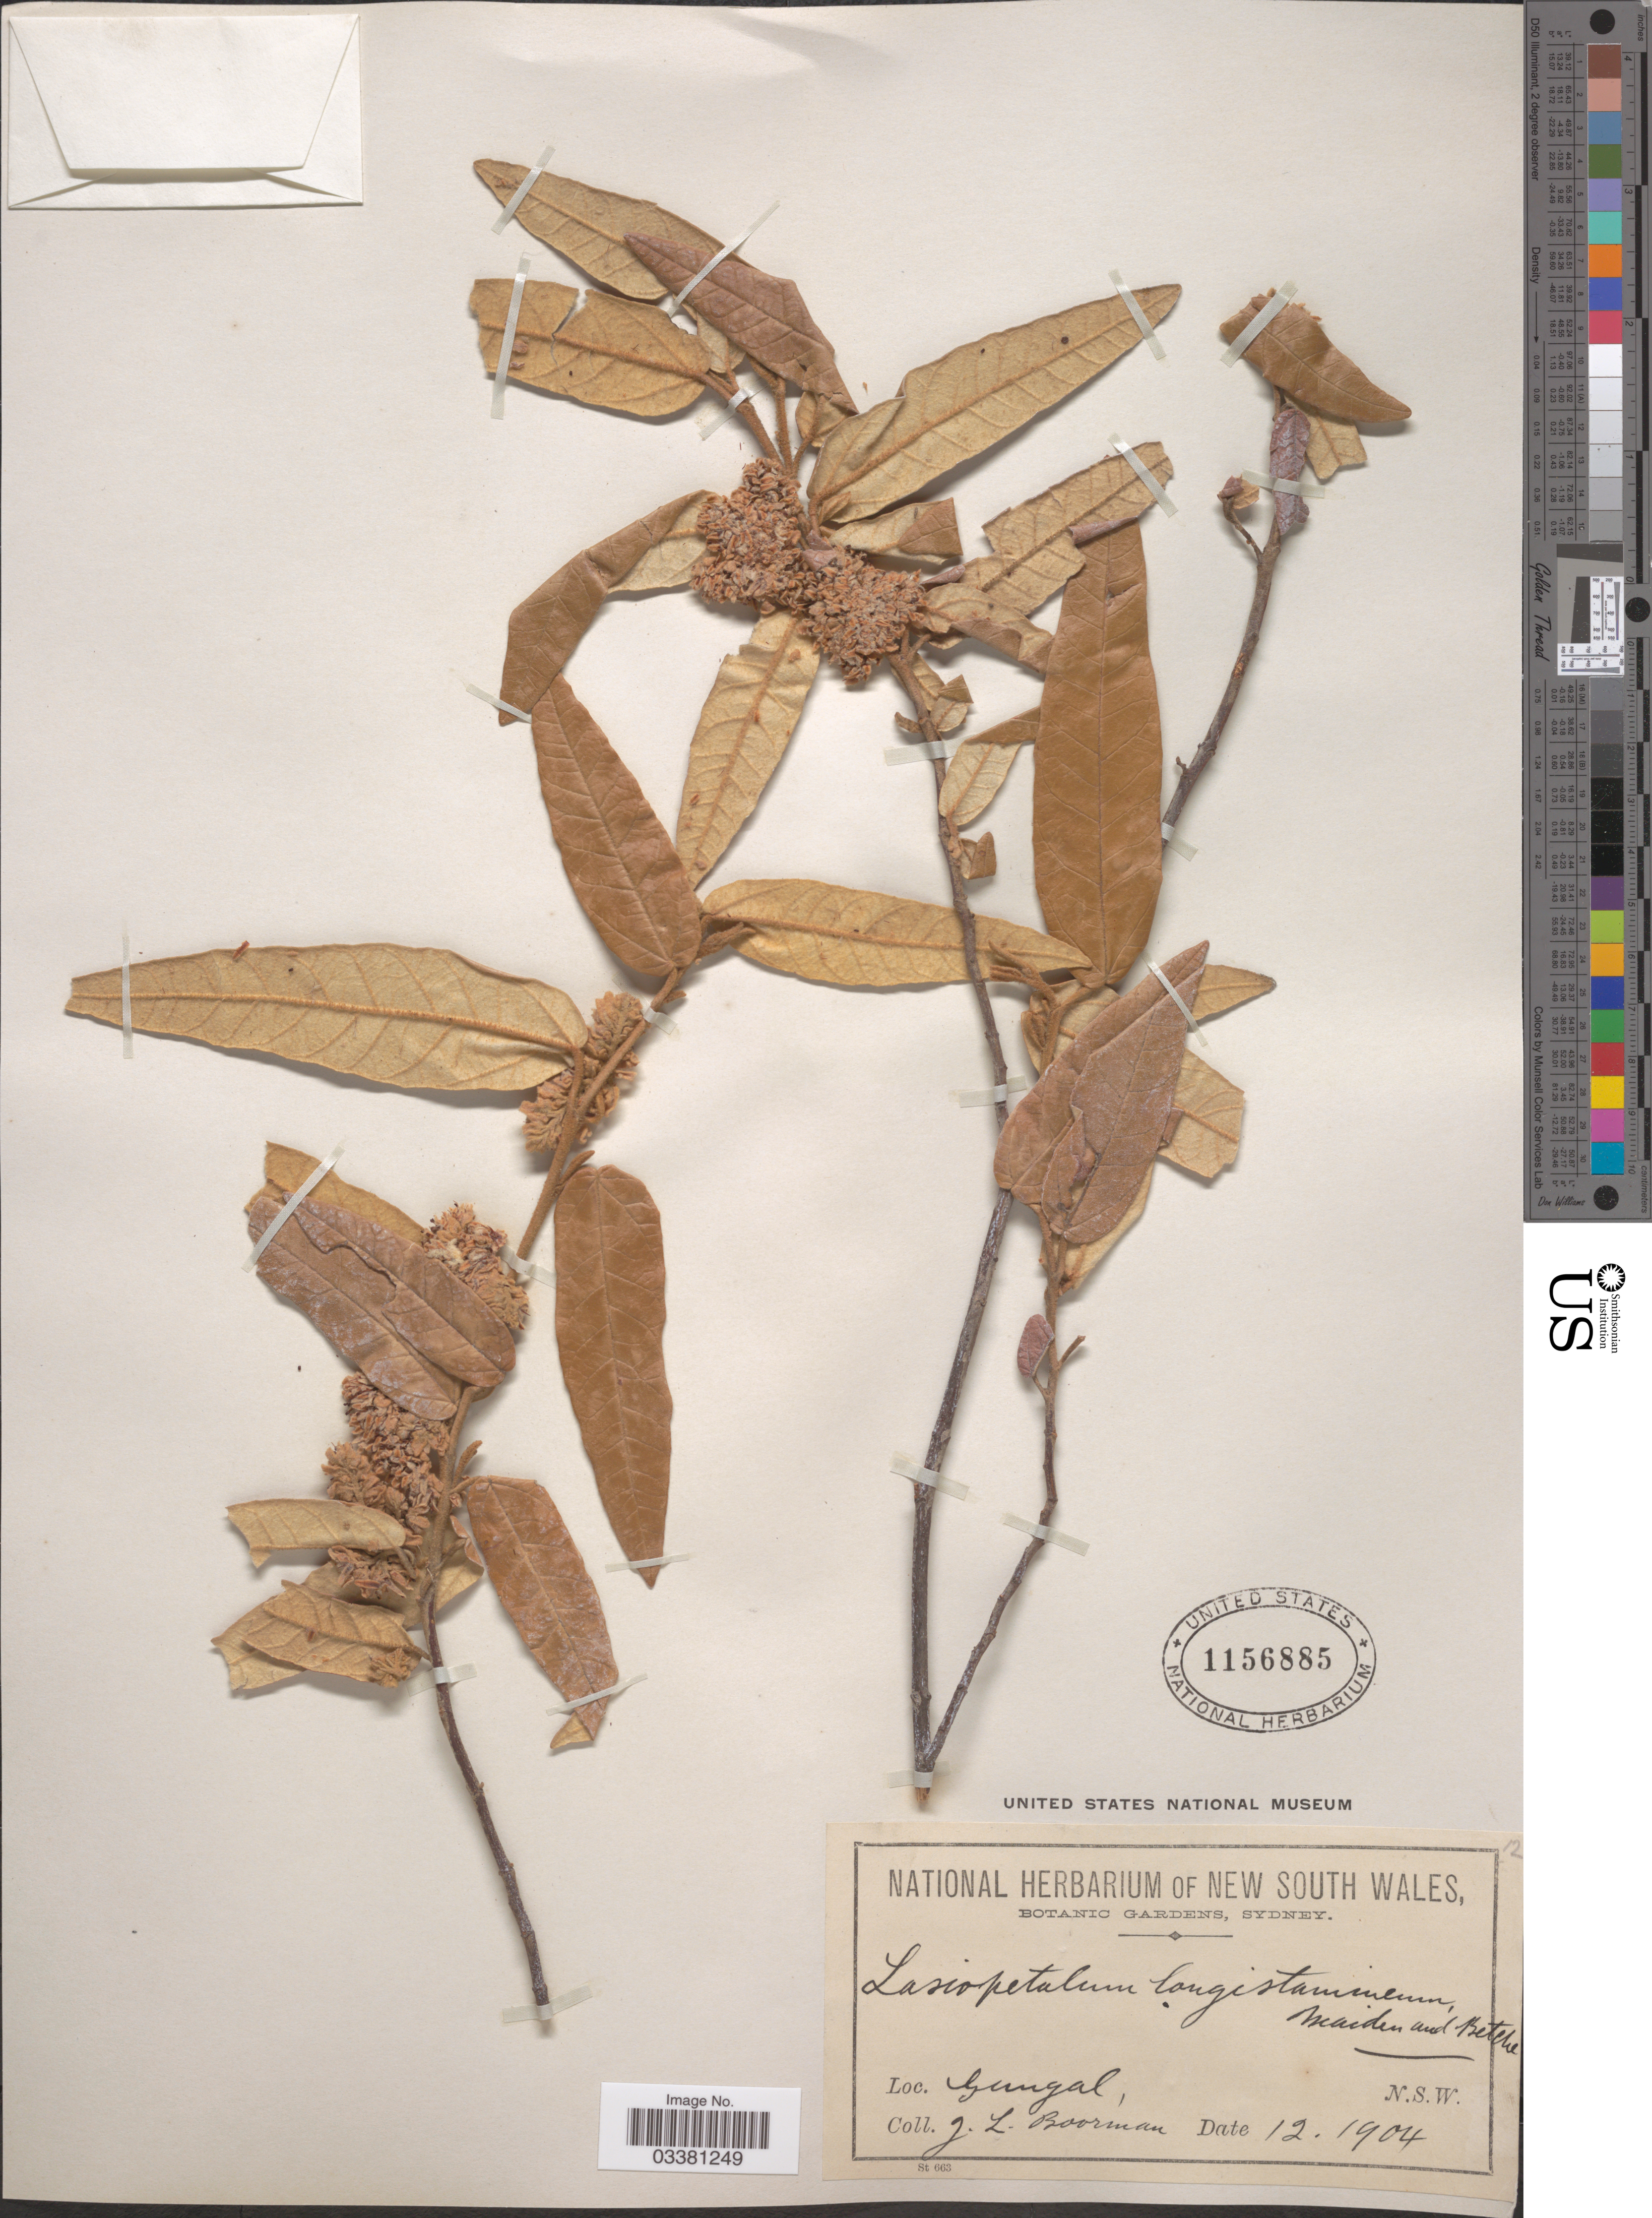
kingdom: Plantae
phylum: Tracheophyta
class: Magnoliopsida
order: Malvales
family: Malvaceae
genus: Lasiopetalum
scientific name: Lasiopetalum longistamineum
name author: Maiden & Betche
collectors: J. Boorman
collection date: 1904-12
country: Australia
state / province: New South Wales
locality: Gungal.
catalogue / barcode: US 1156885